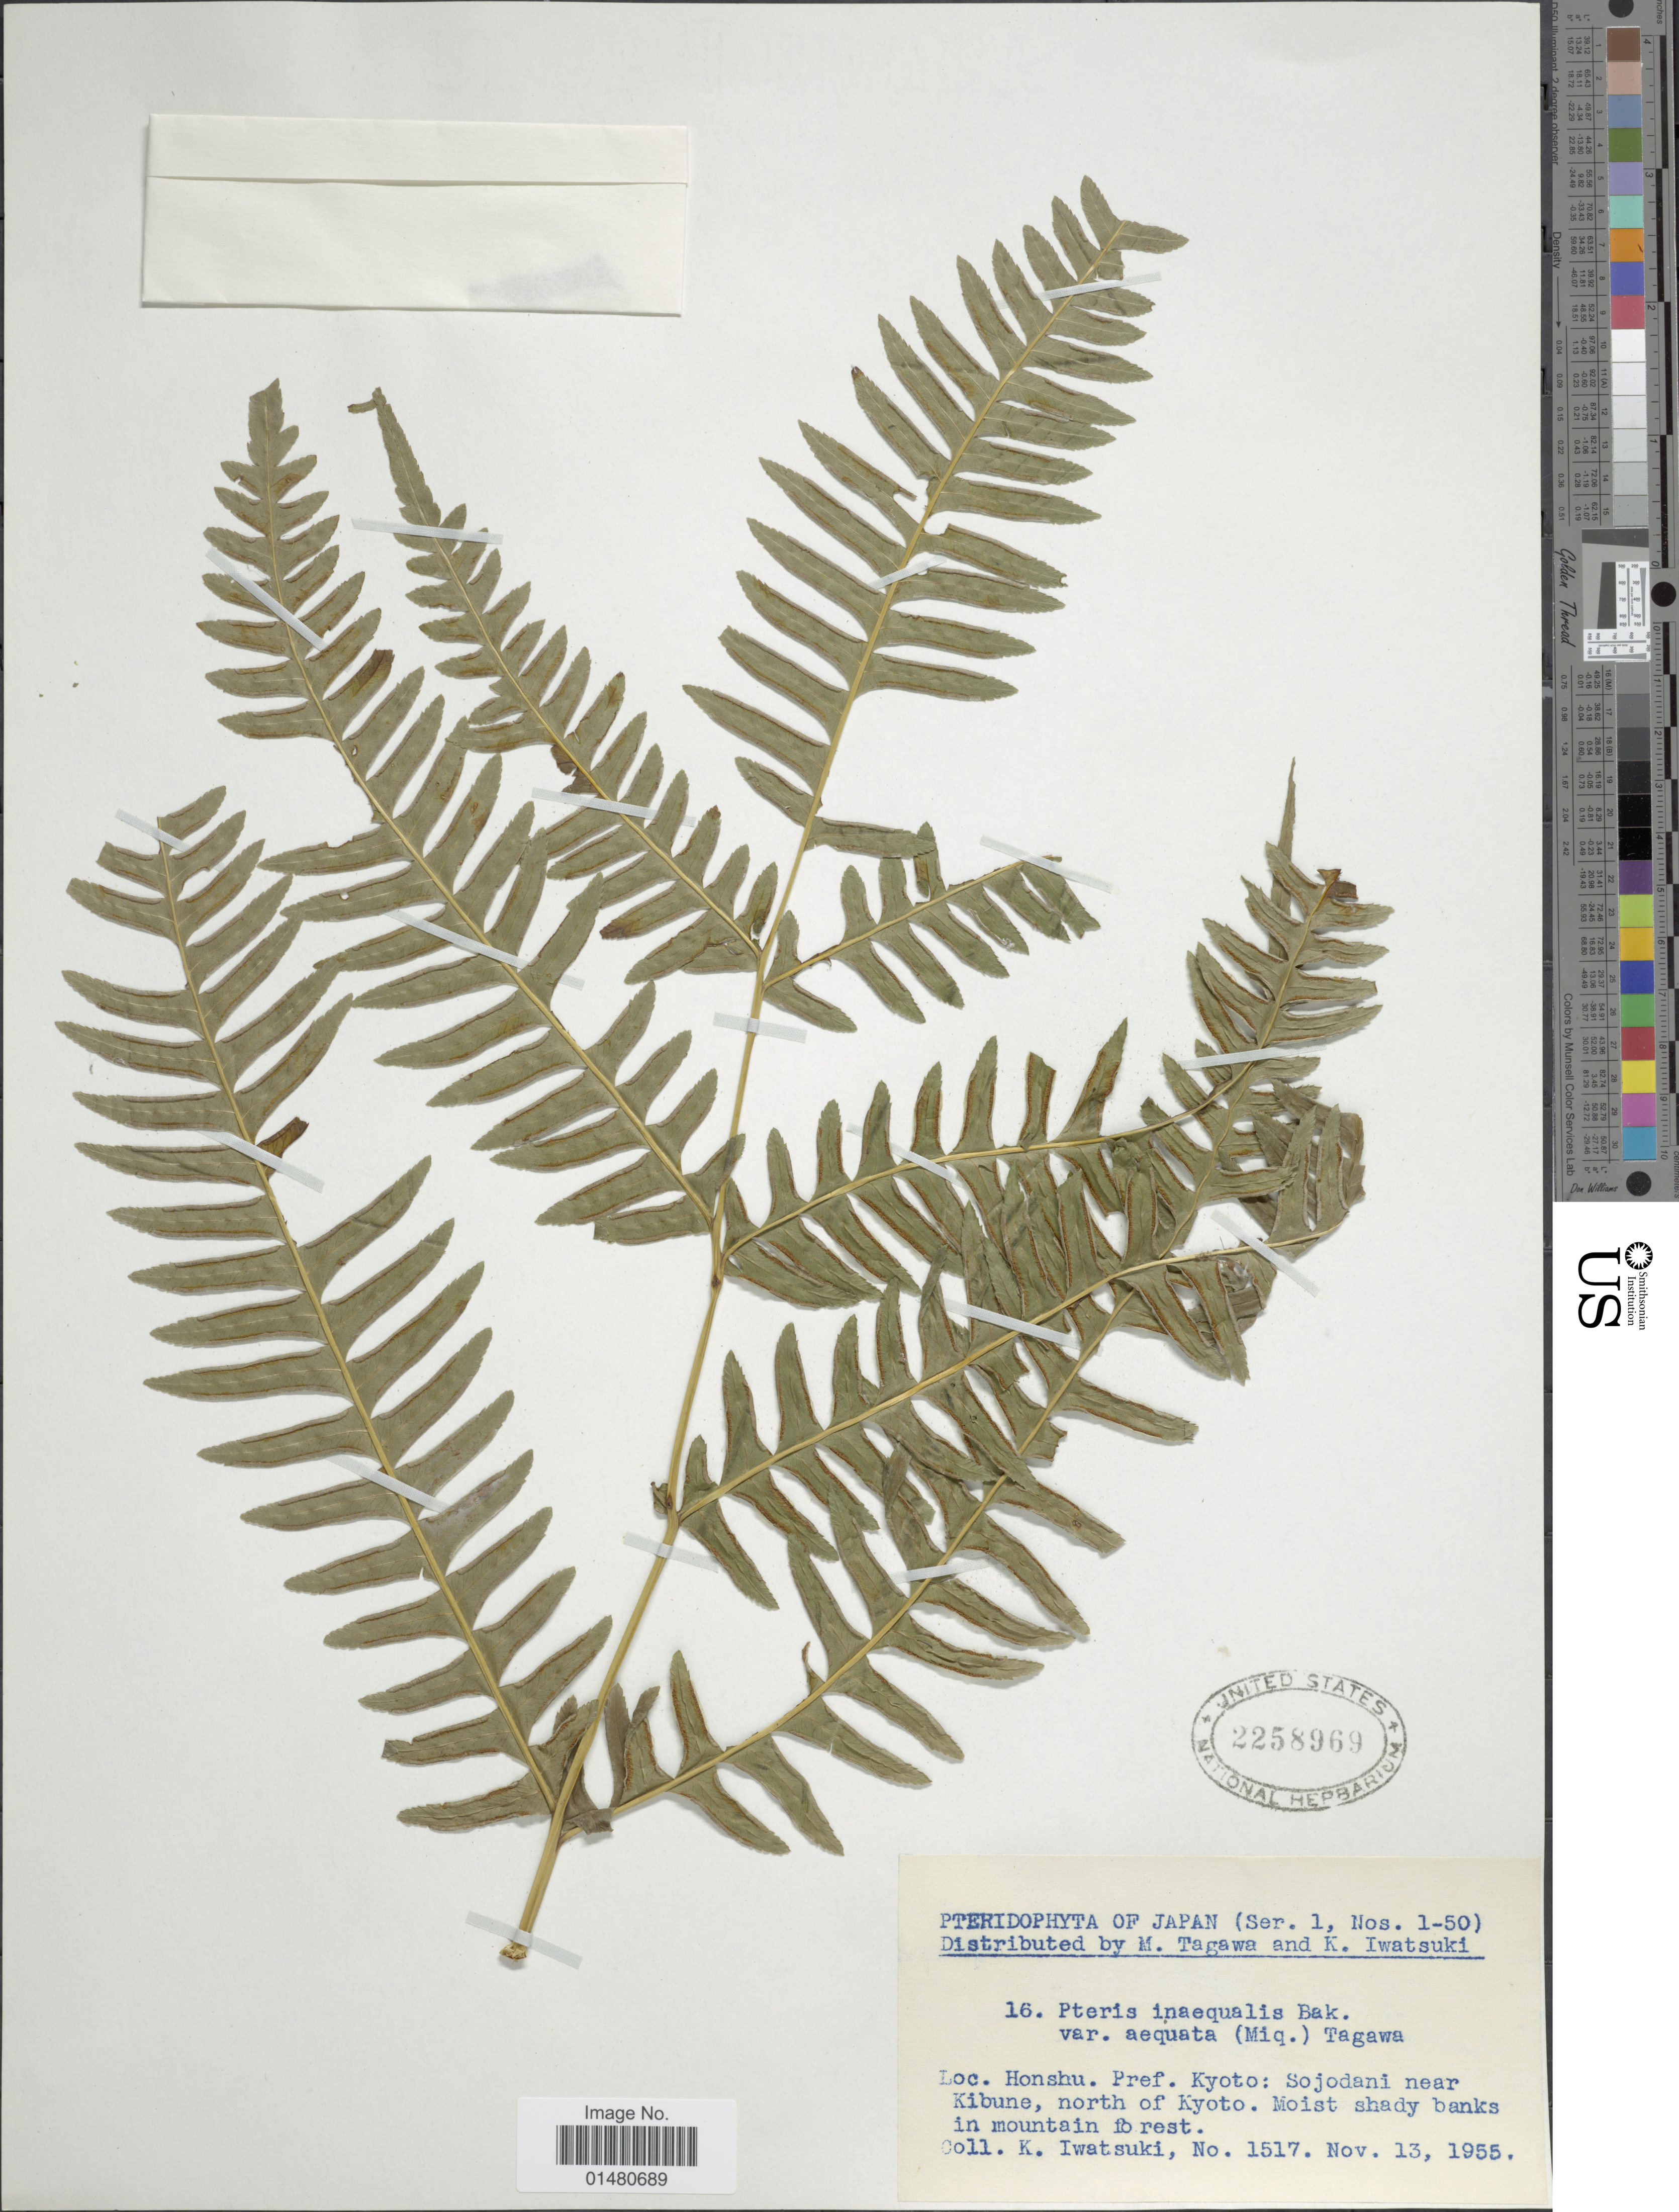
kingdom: Plantae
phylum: Tracheophyta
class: Polypodiopsida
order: Polypodiales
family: Pteridaceae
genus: Pteris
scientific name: Pteris inaequalis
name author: (Fée) Jenman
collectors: K. Iwatsuki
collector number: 1517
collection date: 1955-11-13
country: Japan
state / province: Kyoto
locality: Honshu Pref Kyoto: Sojodani near Kibune, north of Kyoto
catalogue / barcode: US 2258969